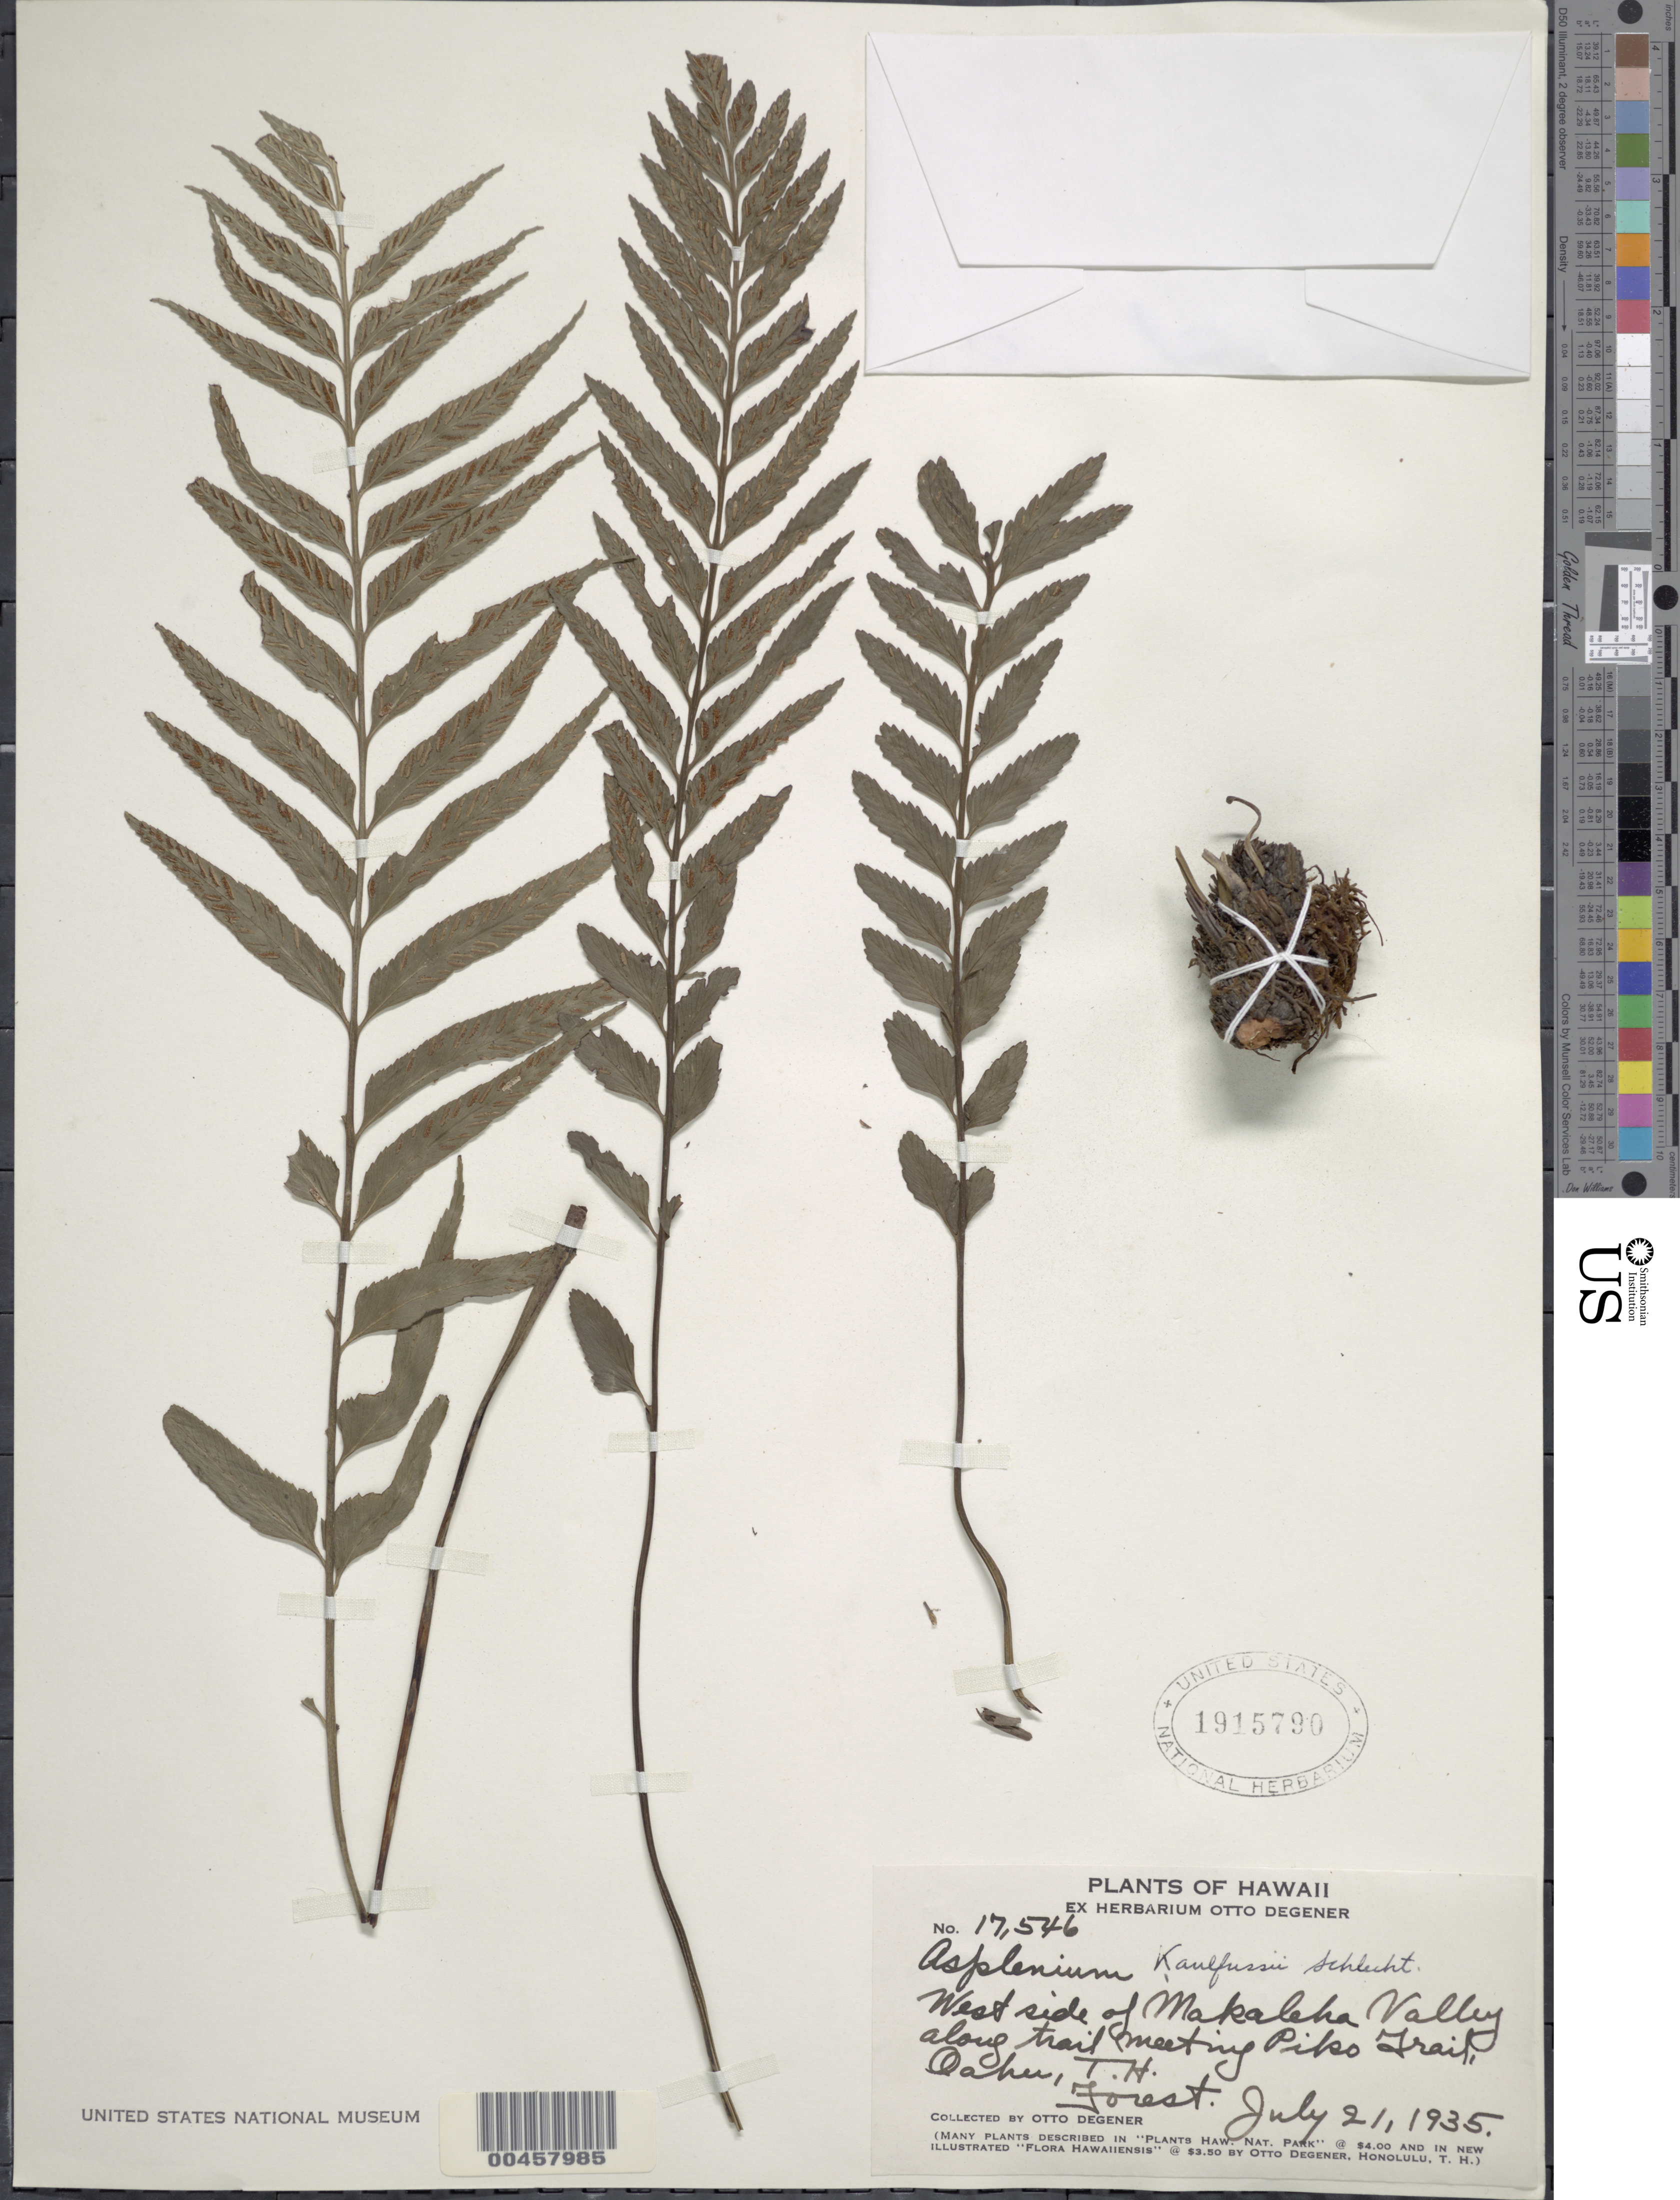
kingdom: Plantae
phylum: Tracheophyta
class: Polypodiopsida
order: Polypodiales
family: Aspleniaceae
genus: Asplenium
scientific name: Asplenium kaulfussii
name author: Schltdl.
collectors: O. Degener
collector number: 17546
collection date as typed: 21 Jul 1935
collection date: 1935-07-21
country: United States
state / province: Hawaii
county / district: Honolulu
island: Oahu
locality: West side of Makaleha Valley, along trail meeting Piko Trail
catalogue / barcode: US 1915790